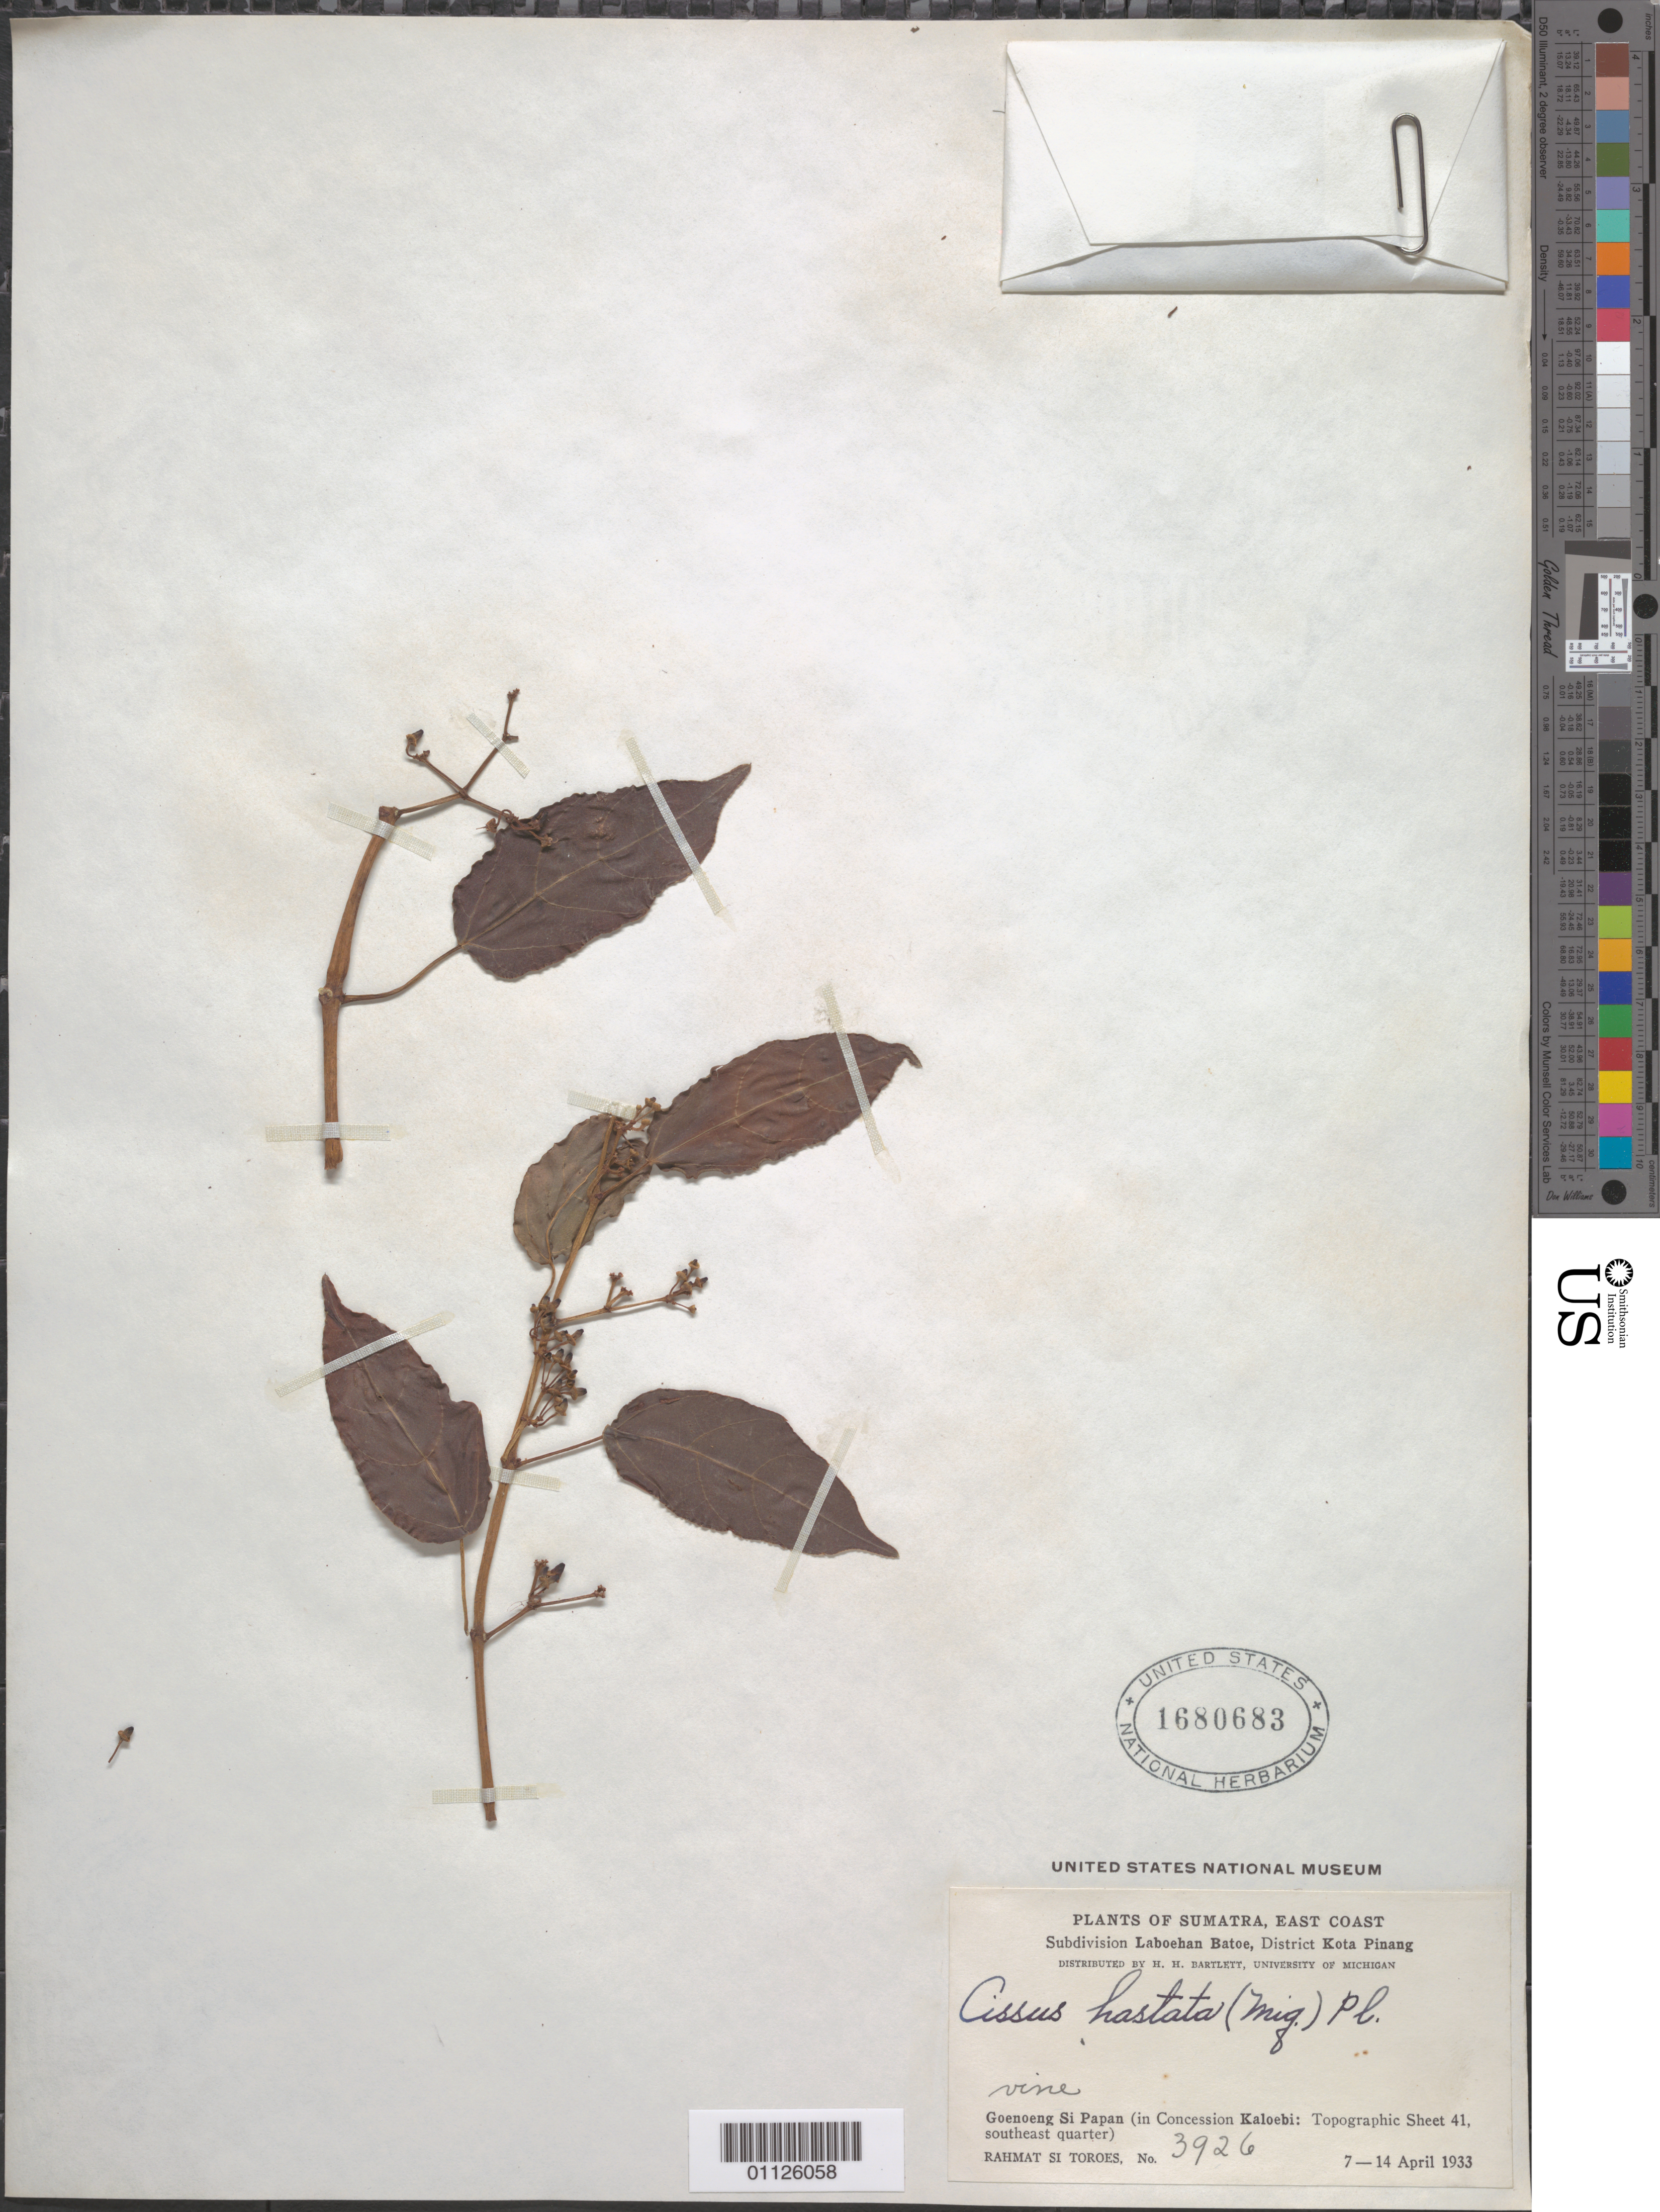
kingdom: Plantae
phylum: Tracheophyta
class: Magnoliopsida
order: Vitales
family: Vitaceae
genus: Cissus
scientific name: Cissus hastata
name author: Miq.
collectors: Rahmat Si Boeea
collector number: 3926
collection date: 1933-04-07/1933-04-14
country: Indonesia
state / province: Sumatra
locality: East Coast. Goenoeng Si Papan (in Concession Kaloebi).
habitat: Vine.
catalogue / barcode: US 1680683